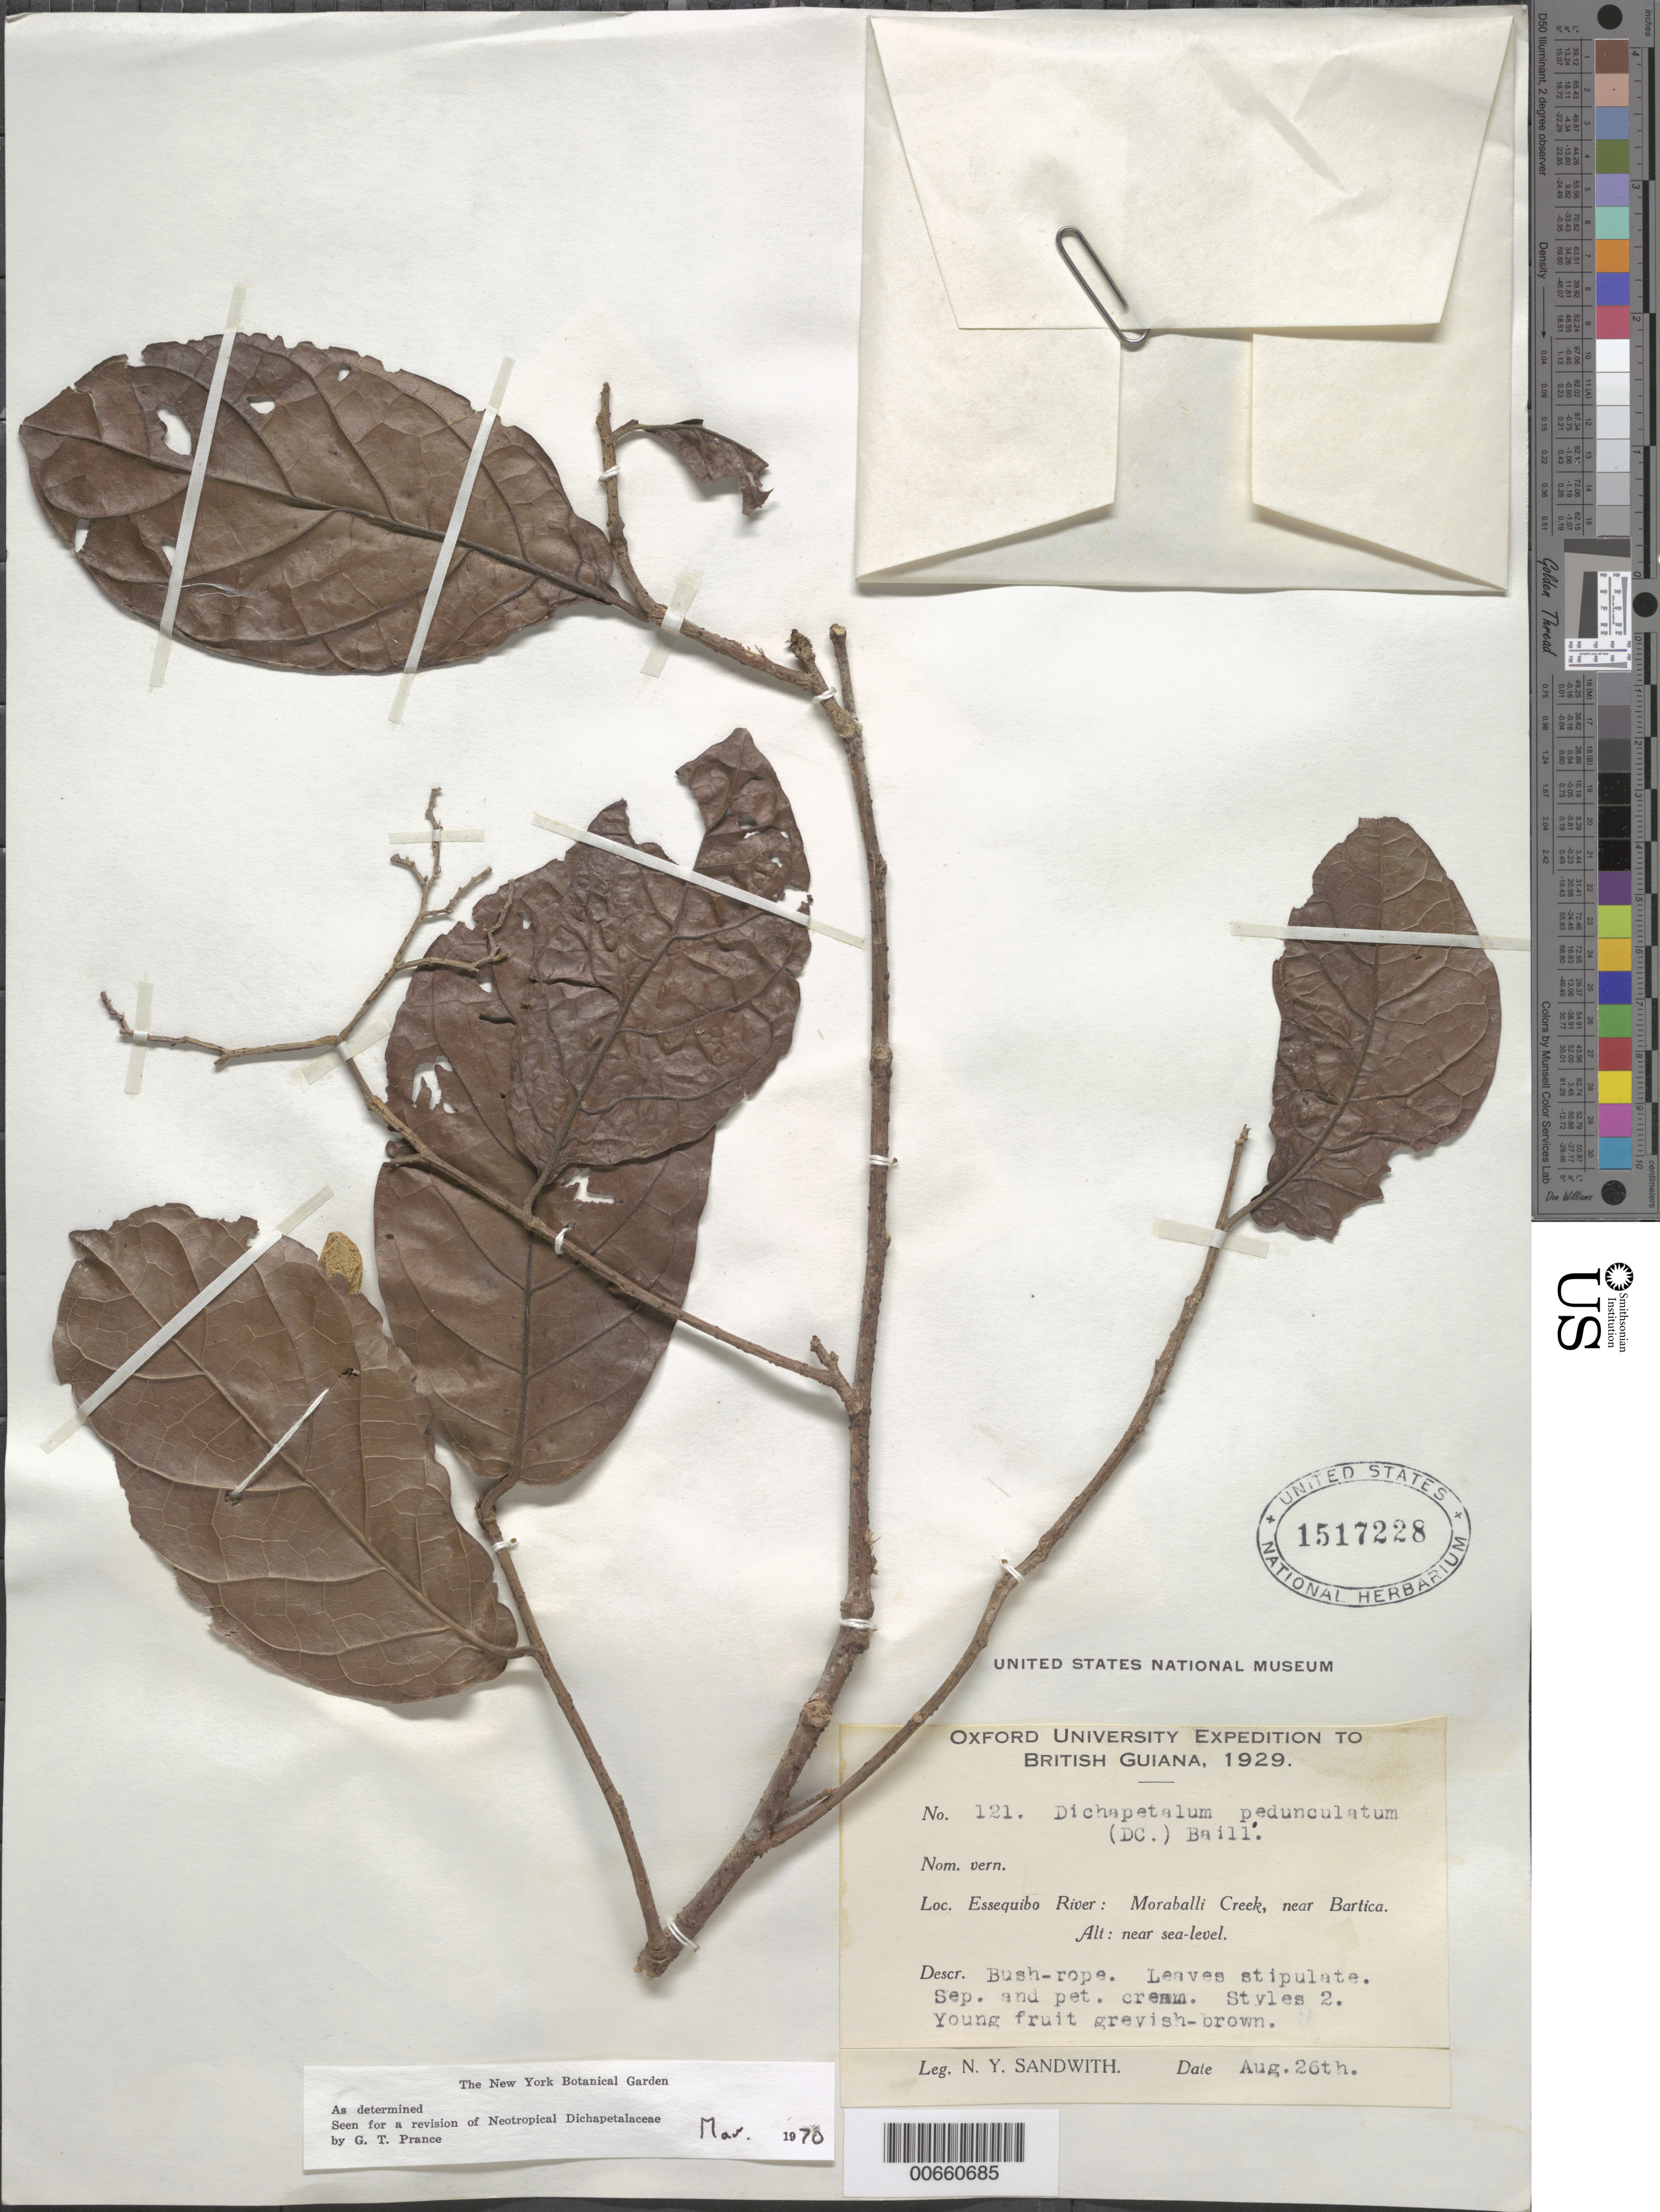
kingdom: Plantae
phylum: Tracheophyta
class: Magnoliopsida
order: Malpighiales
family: Dichapetalaceae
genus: Dichapetalum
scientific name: Dichapetalum pedunculatum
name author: (DC.) Baill.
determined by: Prance, G. T.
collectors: N. Y. Sandwith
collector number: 121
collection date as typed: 26-Aug-29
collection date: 1929-08-26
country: Guyana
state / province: U. Demerara-Berbice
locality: Moraballi Creek, Essequibo R., near Bartica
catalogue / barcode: US 1517228